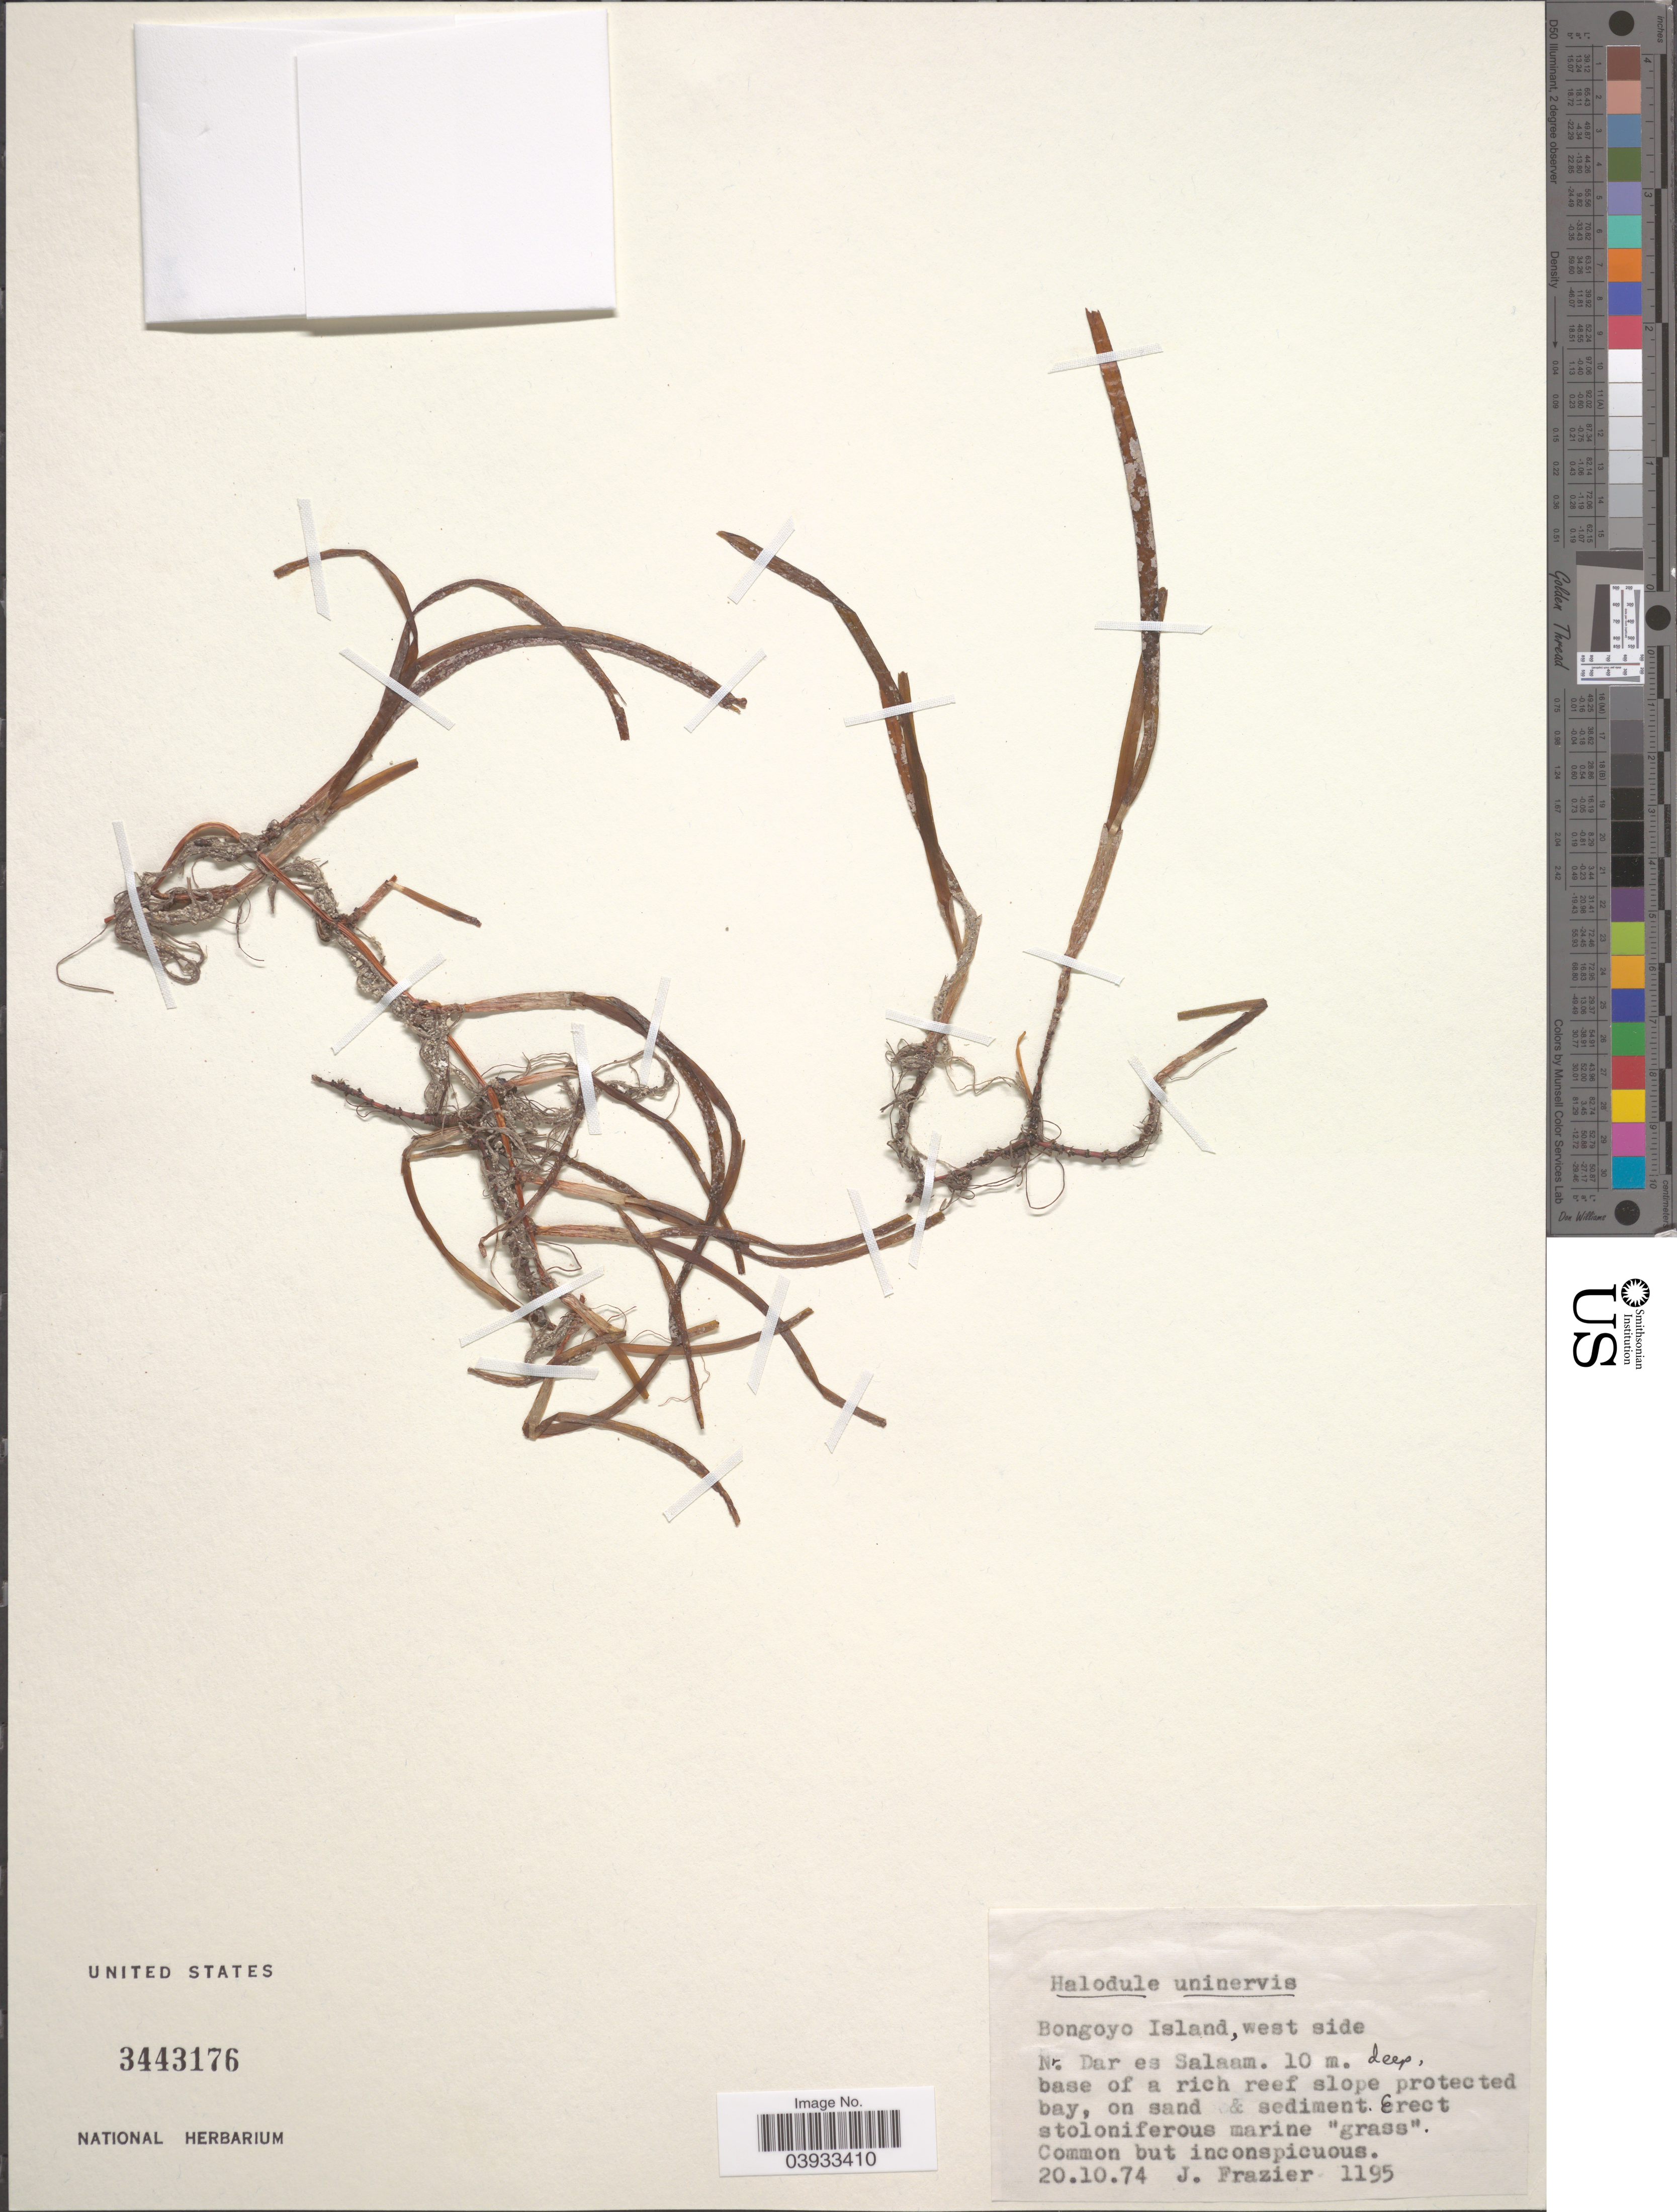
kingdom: Plantae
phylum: Tracheophyta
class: Liliopsida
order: Alismatales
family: Cymodoceaceae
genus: Halodule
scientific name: Halodule uninervis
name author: (Forssk.) Asch.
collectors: J. Frazier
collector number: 1195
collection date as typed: Transcribed d/m/y: 20/10/74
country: Tanzania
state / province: Dar es Salaam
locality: Bongoyo Island, west side nr. Dar es Salaam.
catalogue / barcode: US 3443176